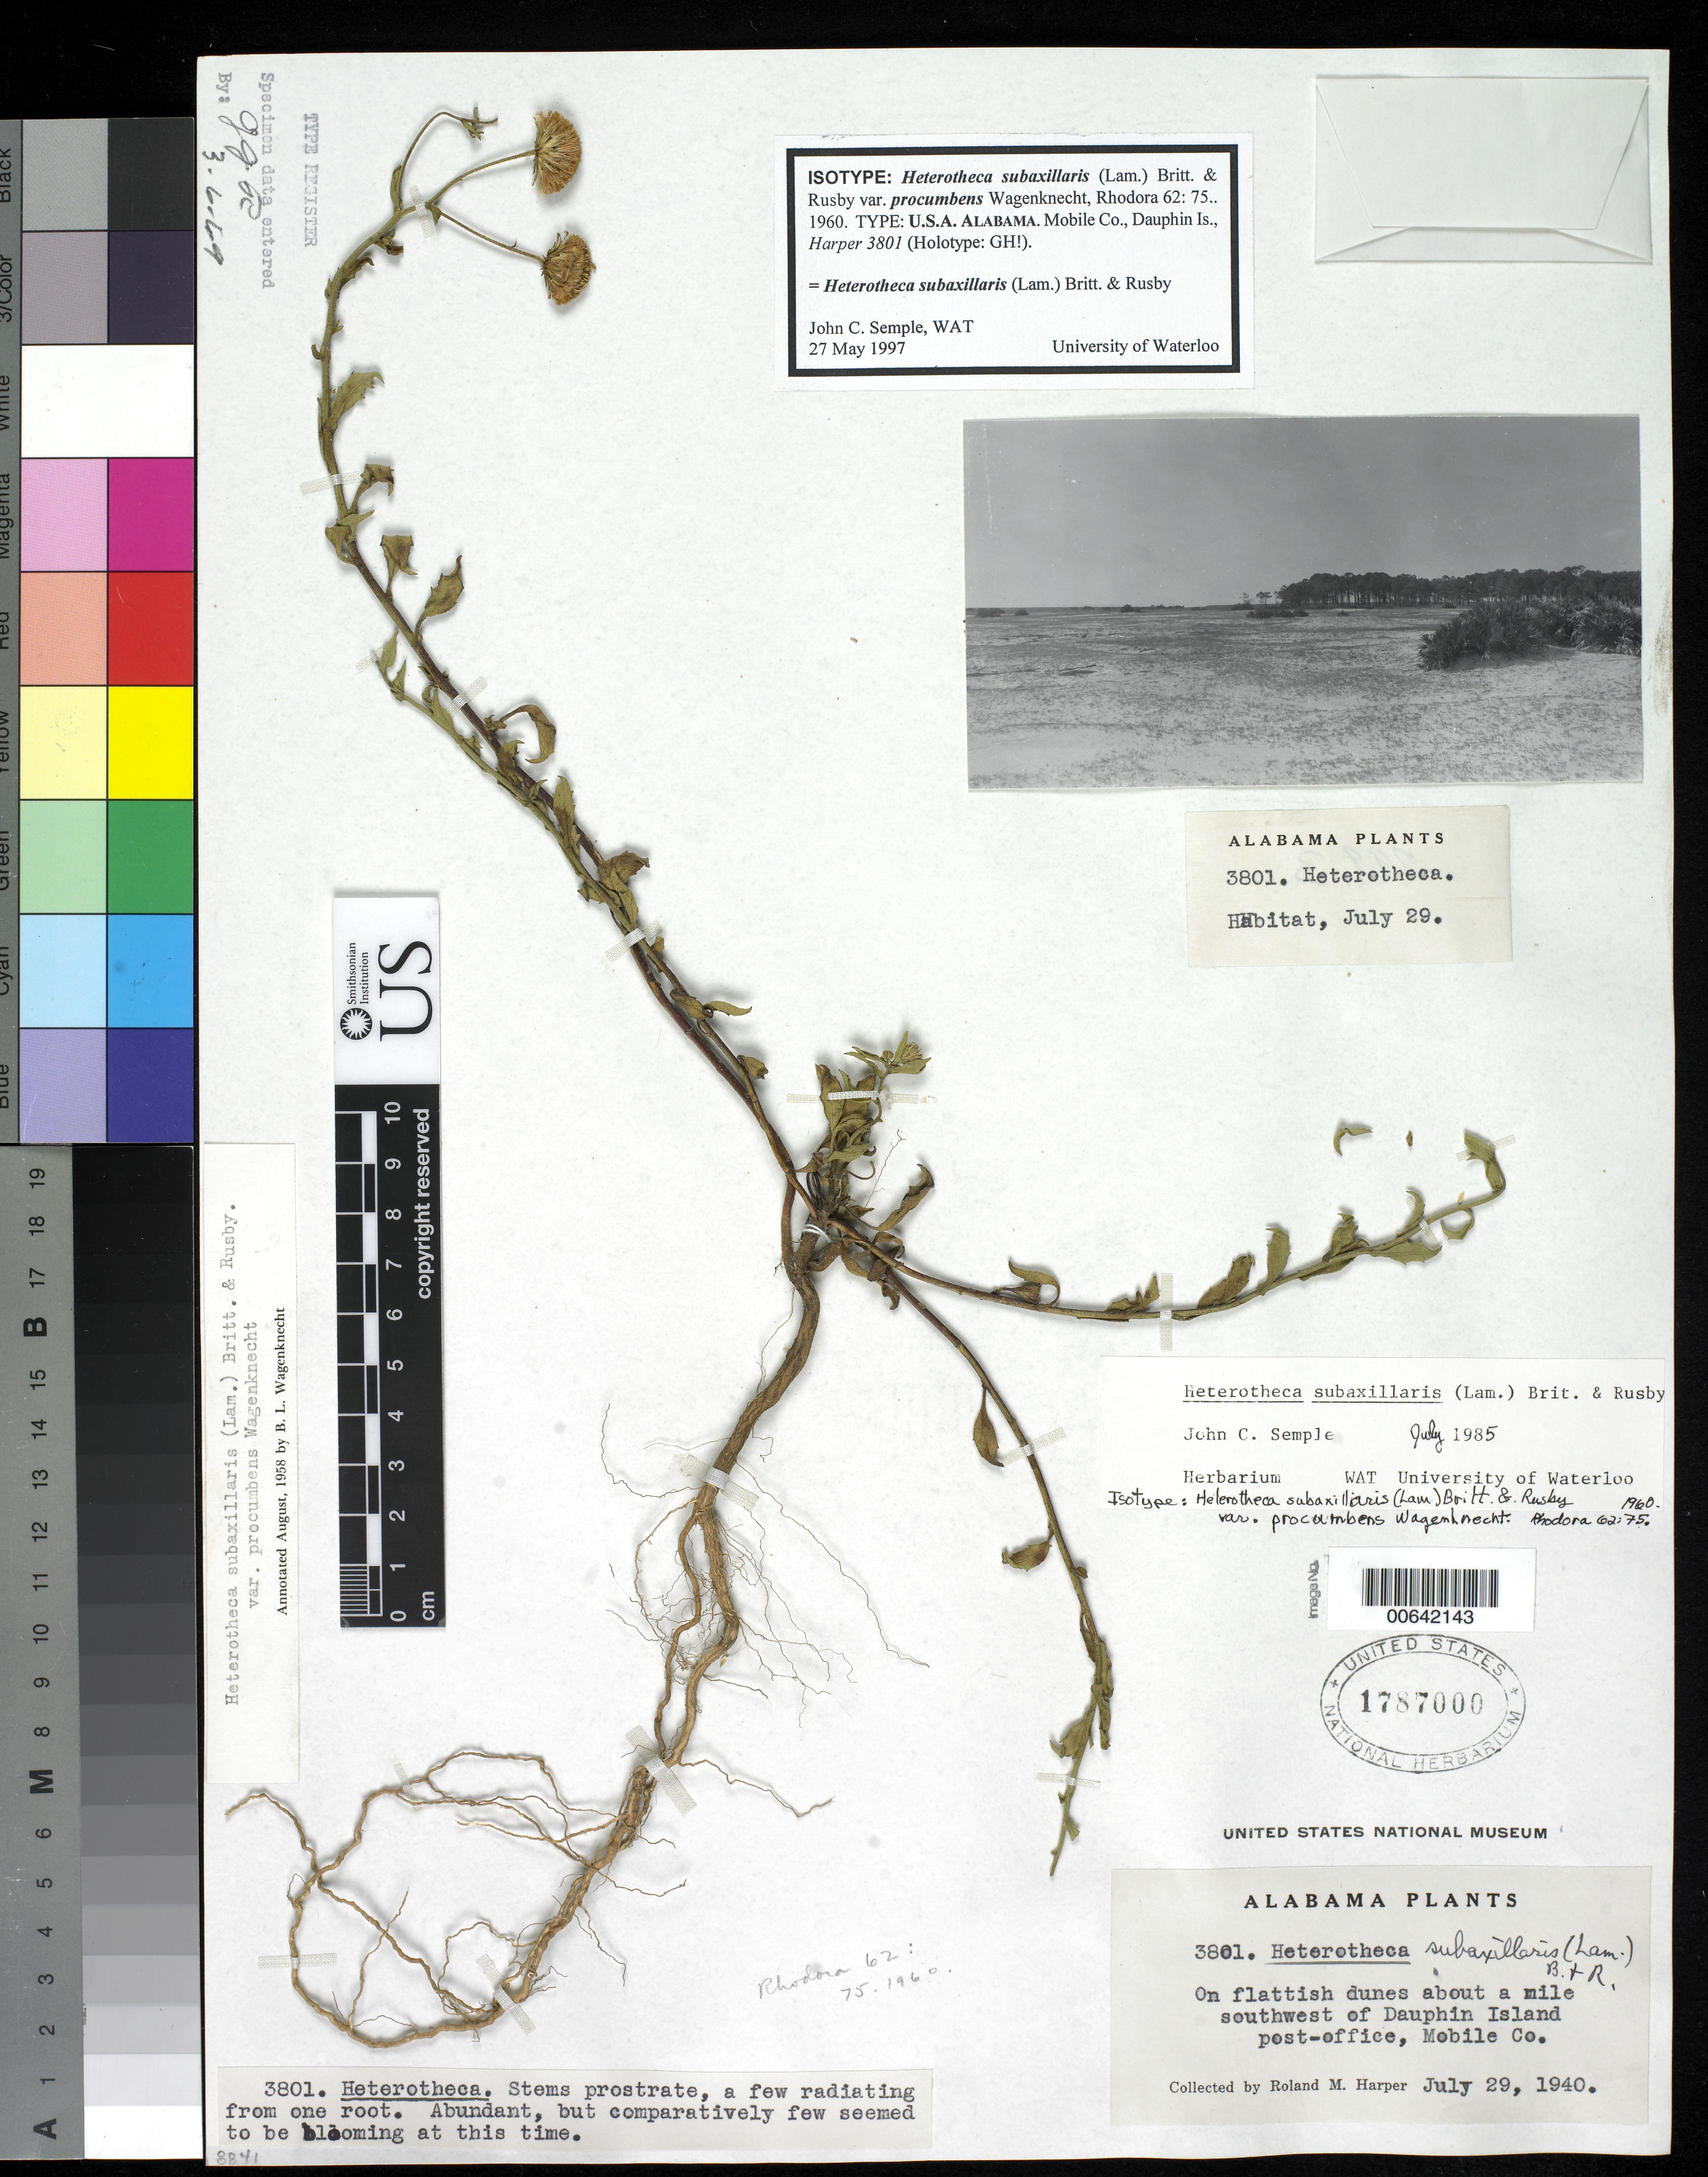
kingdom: Plantae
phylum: Tracheophyta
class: Magnoliopsida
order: Asterales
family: Asteraceae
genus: Heterotheca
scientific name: Heterotheca subaxillaris var. procumbens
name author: Wagenknecht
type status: Isotype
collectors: R. M. Harper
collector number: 3801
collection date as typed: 29 Jul 1940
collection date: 1940-07-29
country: United States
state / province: Alabama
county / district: Mobile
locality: About 1 mi. SW of Dauphin Island.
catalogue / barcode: US 1787000